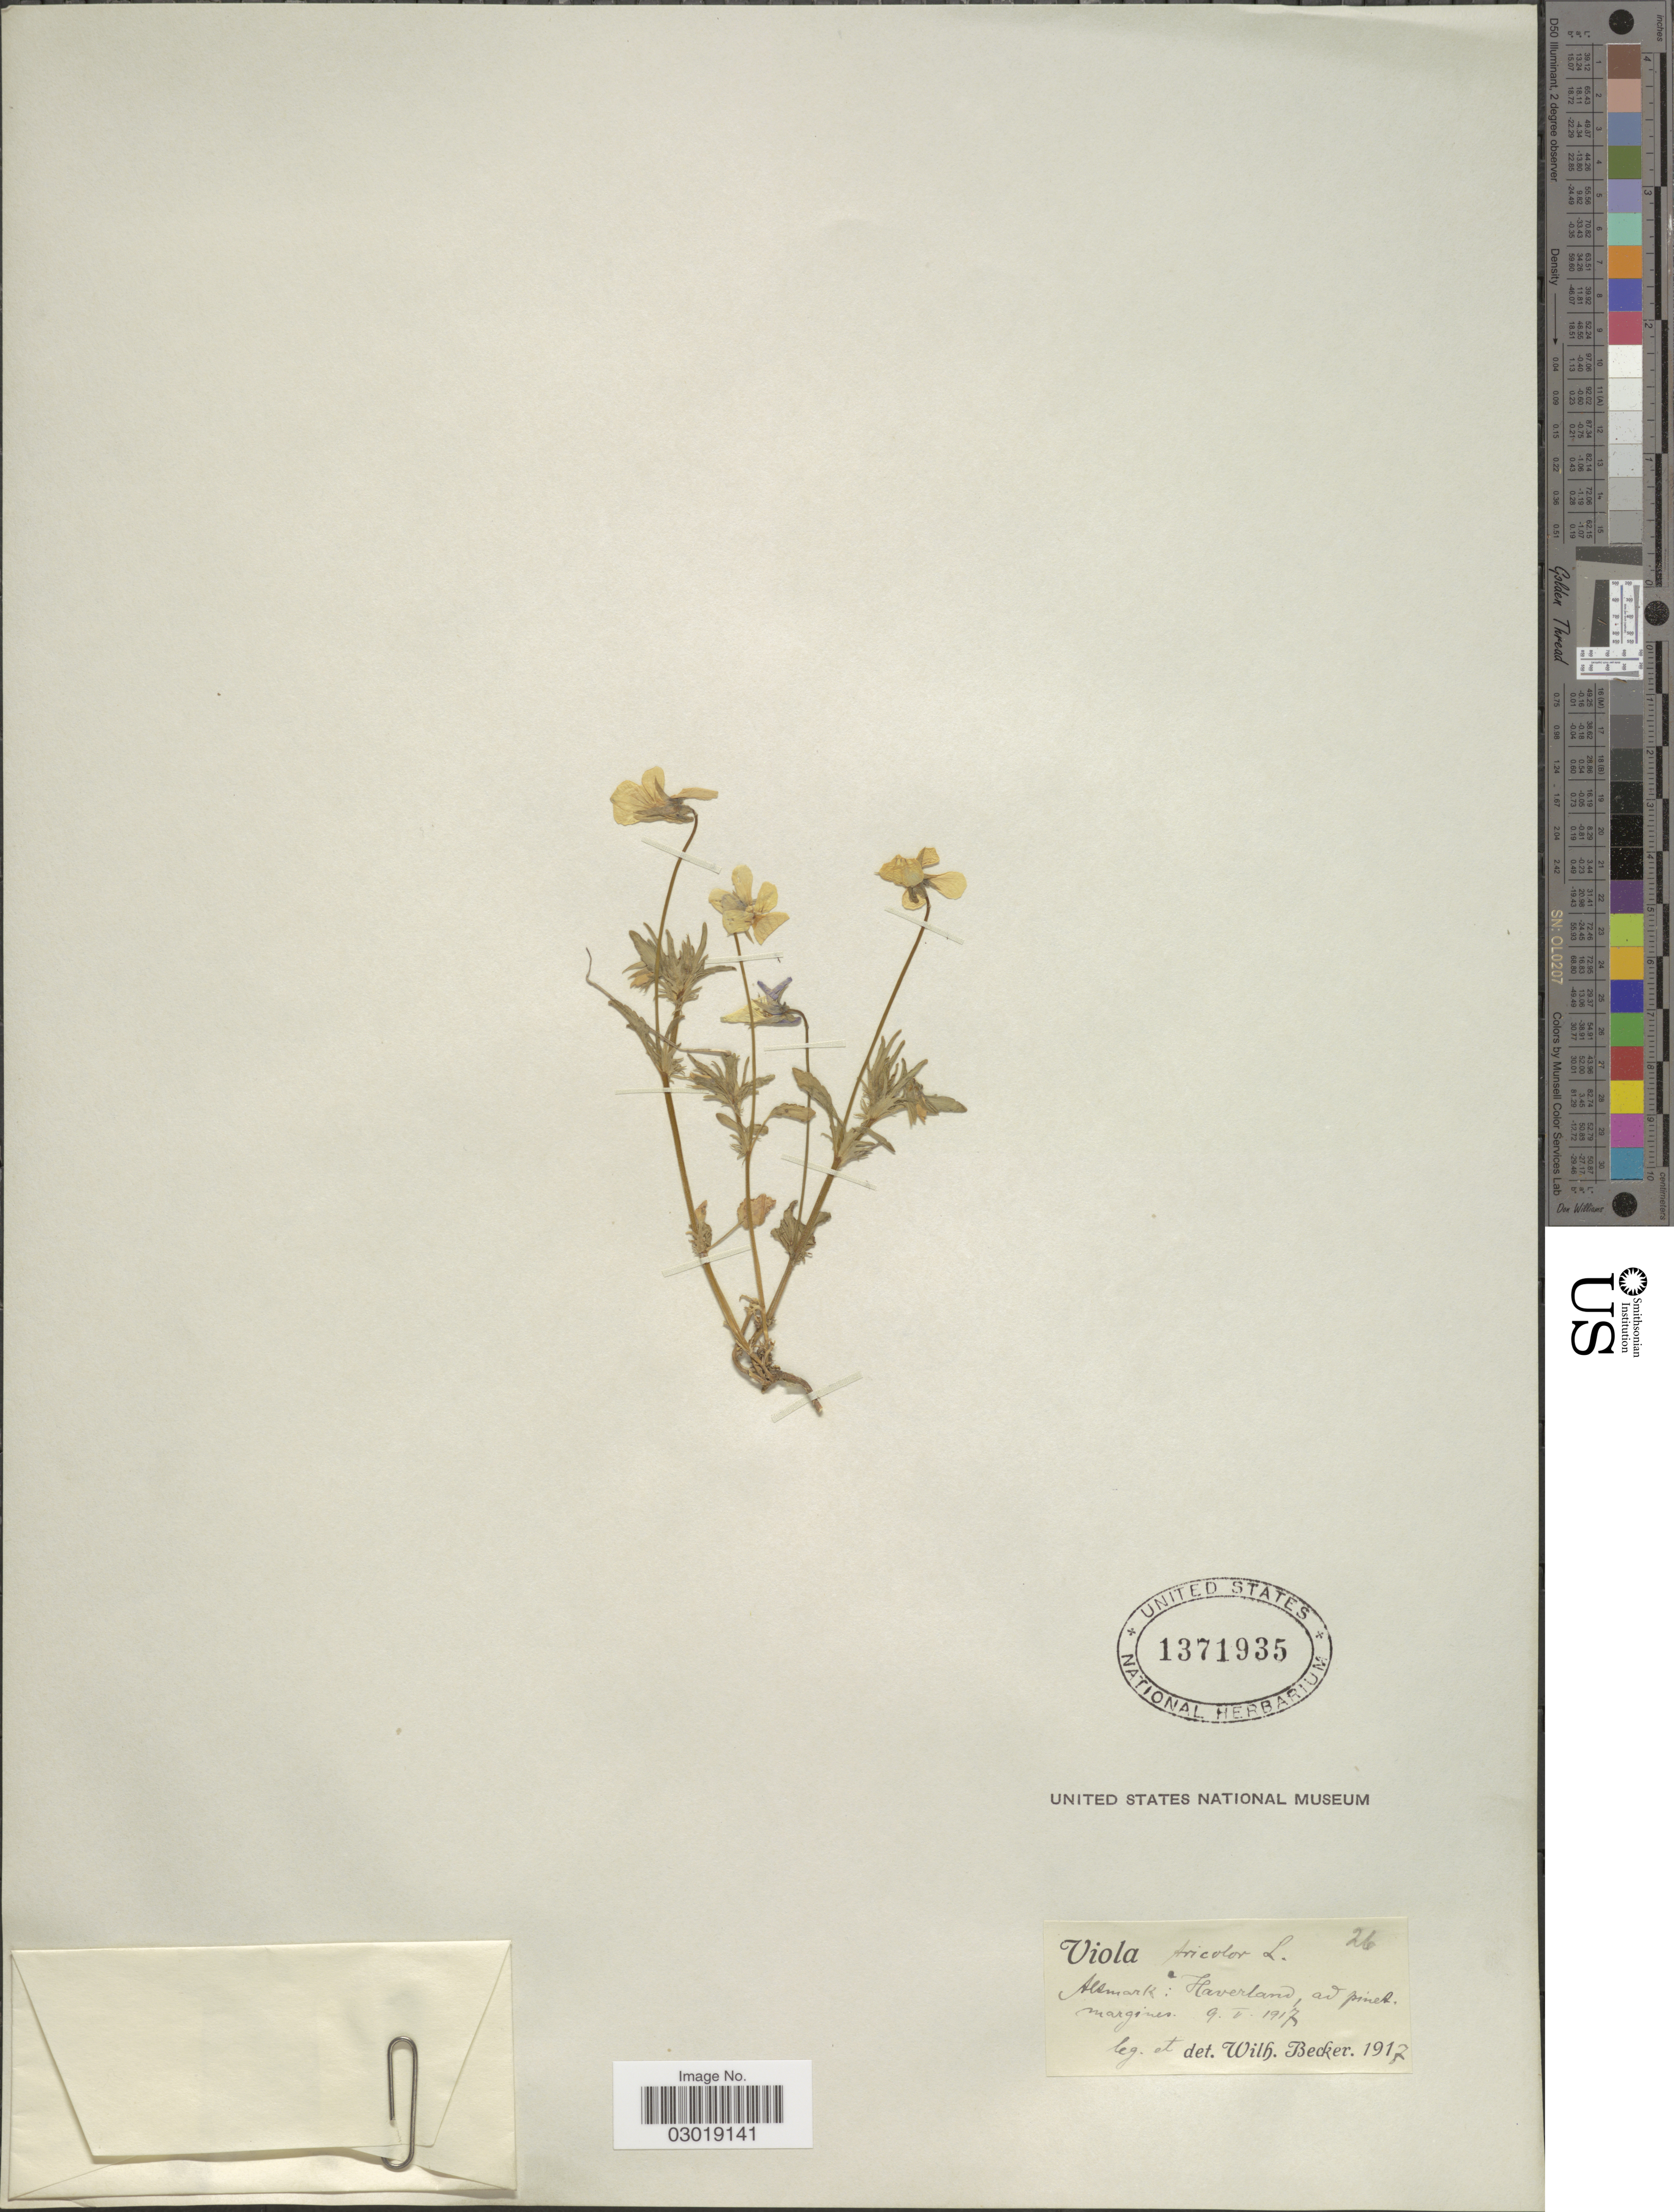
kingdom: Plantae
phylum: Tracheophyta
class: Magnoliopsida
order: Malpighiales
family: Violaceae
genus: Viola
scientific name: Viola tricolor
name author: L.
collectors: W. Becker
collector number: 26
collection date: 1917-05-09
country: Germany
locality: Altmark: Haverland ad pinet [interpreted] margins.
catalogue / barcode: US 1371935